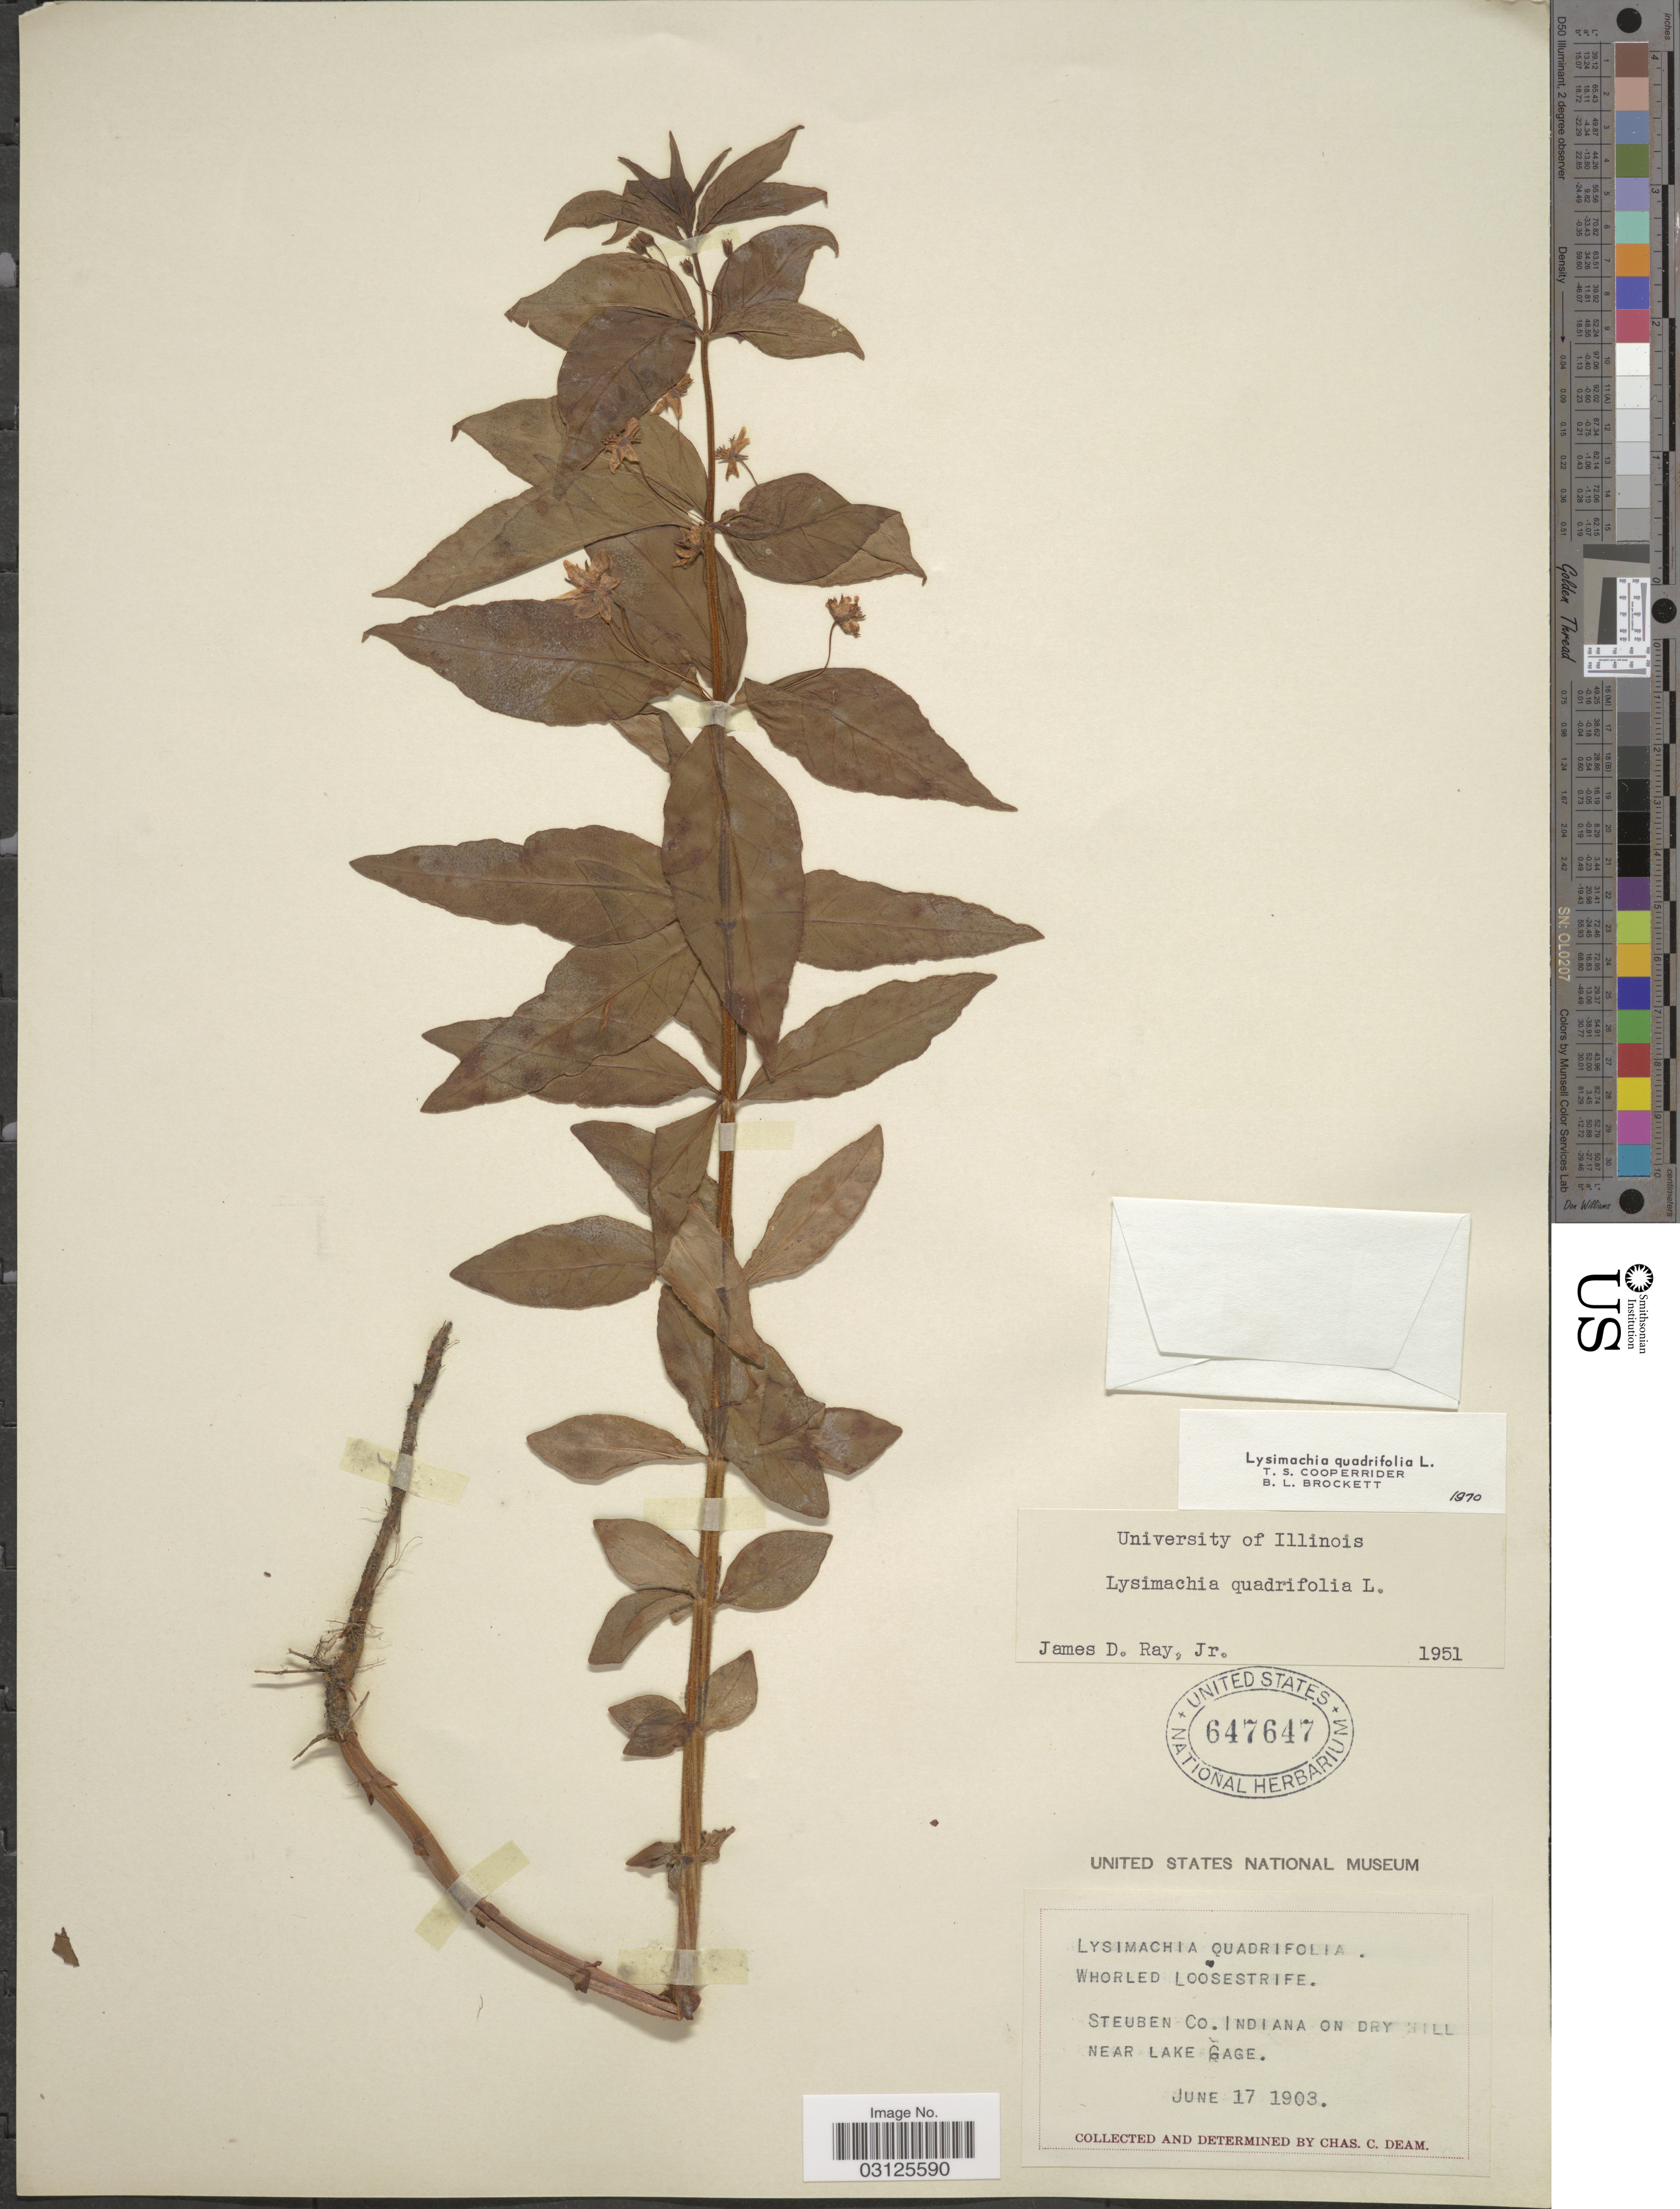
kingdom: Plantae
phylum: Tracheophyta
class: Magnoliopsida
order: Ericales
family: Primulaceae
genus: Lysimachia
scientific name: Lysimachia quadrifolia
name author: L.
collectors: C. C. Deam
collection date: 1903-06-17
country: United States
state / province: Indiana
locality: Steuben Co., Indiana on dry hill near Lake Gage.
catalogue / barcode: US 647647